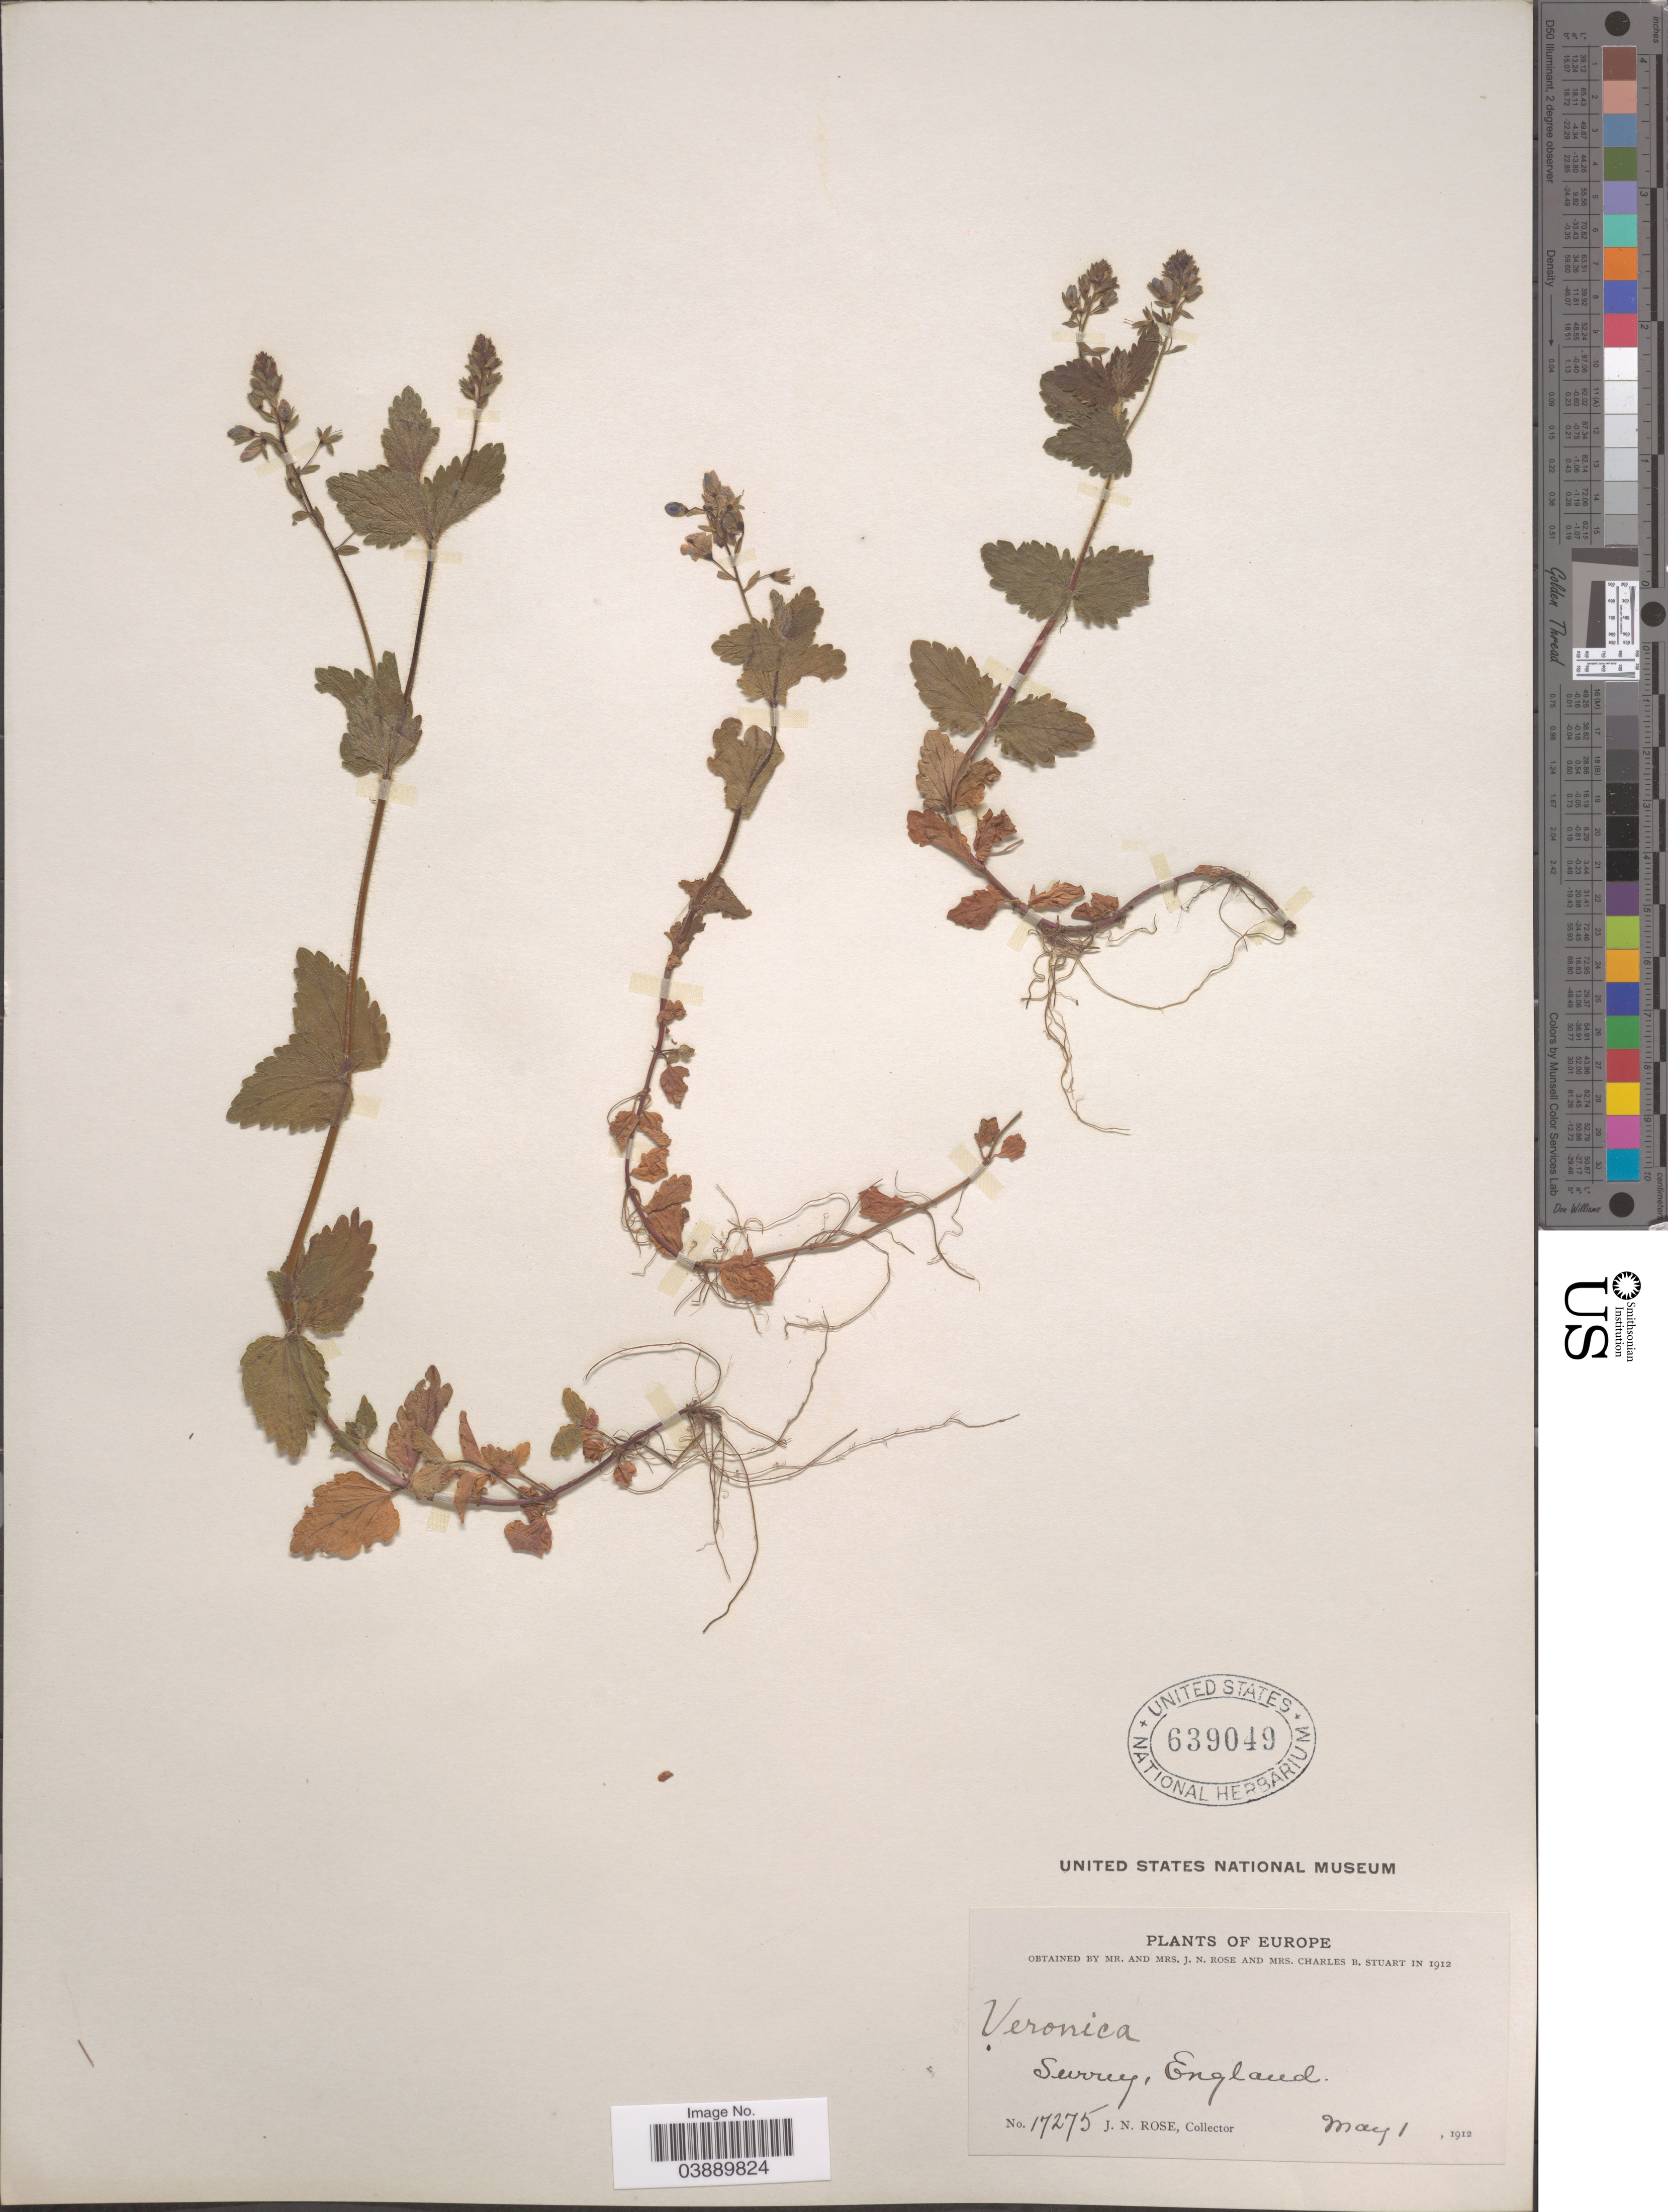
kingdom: Plantae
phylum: Tracheophyta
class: Magnoliopsida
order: Lamiales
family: Plantaginaceae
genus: Veronica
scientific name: Veronica chamaedrys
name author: L.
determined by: Albach, Dirk C.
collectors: J. N. Rose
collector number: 17275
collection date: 1912-05-01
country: United Kingdom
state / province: England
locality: Surrey.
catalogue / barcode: US 639049